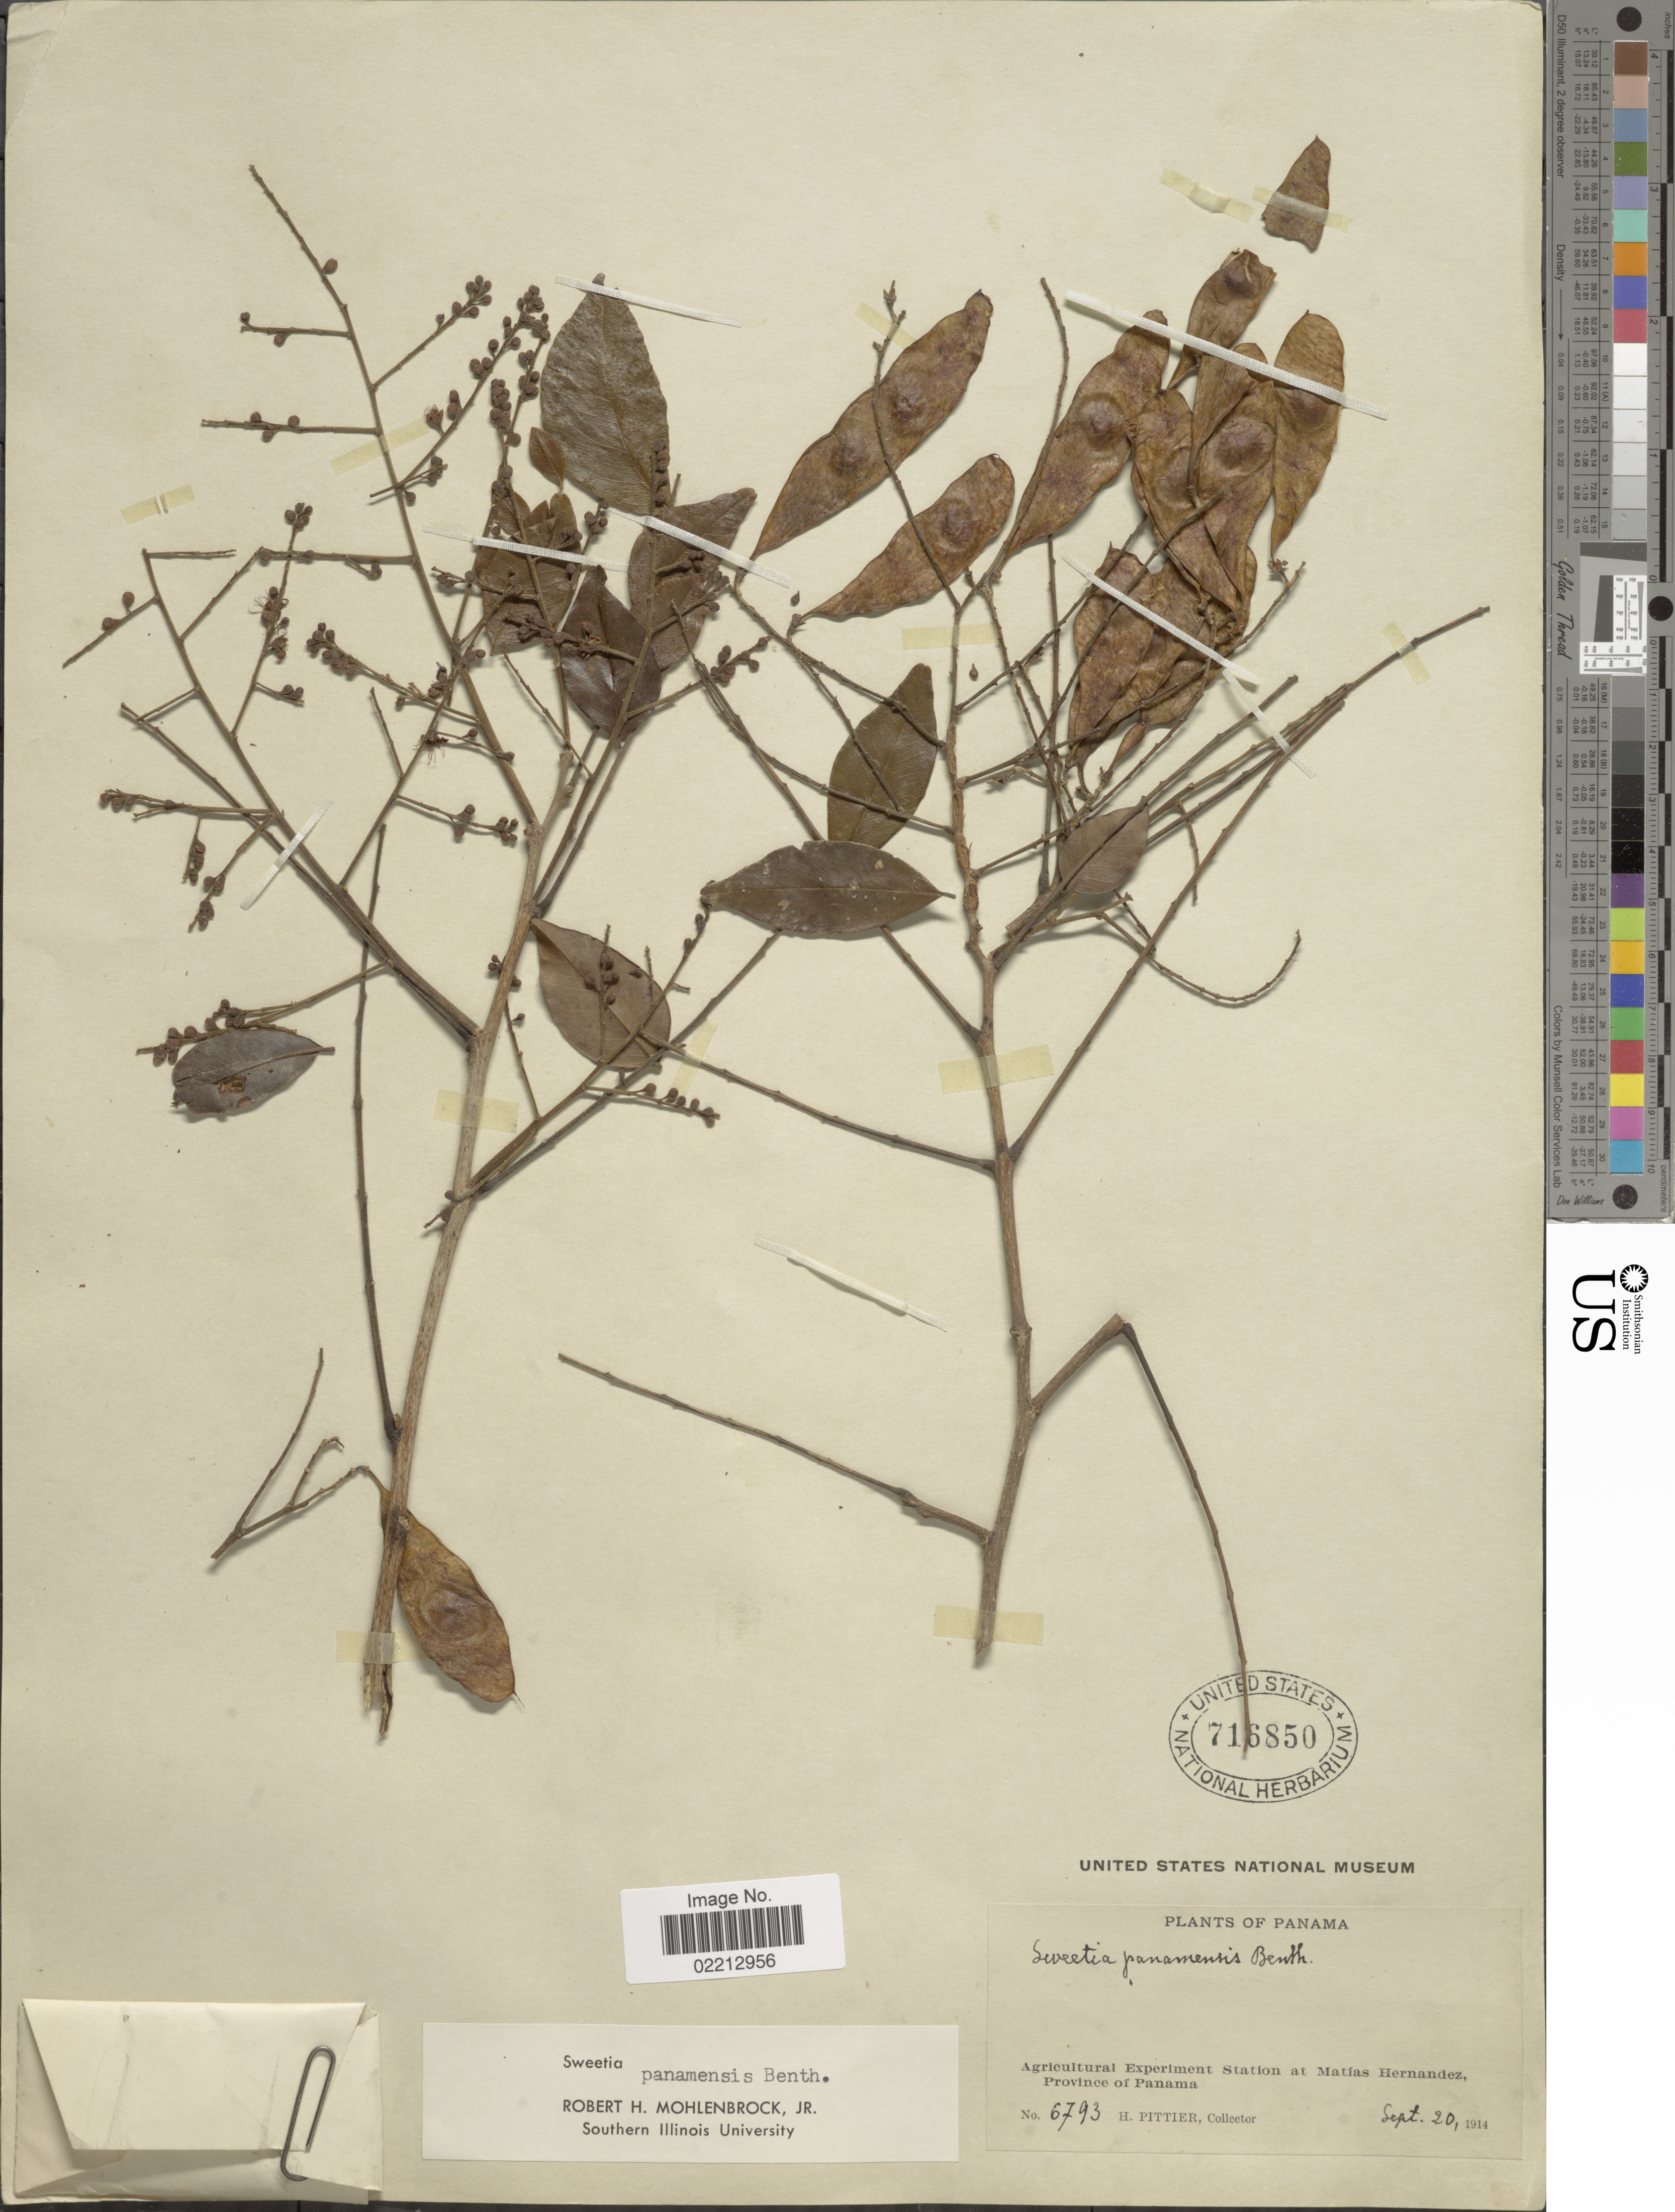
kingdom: Plantae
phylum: Tracheophyta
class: Magnoliopsida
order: Fabales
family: Fabaceae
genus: Acosmium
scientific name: Acosmium panamense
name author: (Benth.) Yakovlev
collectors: H. F. Pittier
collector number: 6793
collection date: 1914-09-20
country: Panama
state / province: Panamá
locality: Agricultural Experiment Station at Matias Hernandez, Province of Panama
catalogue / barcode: US 716850